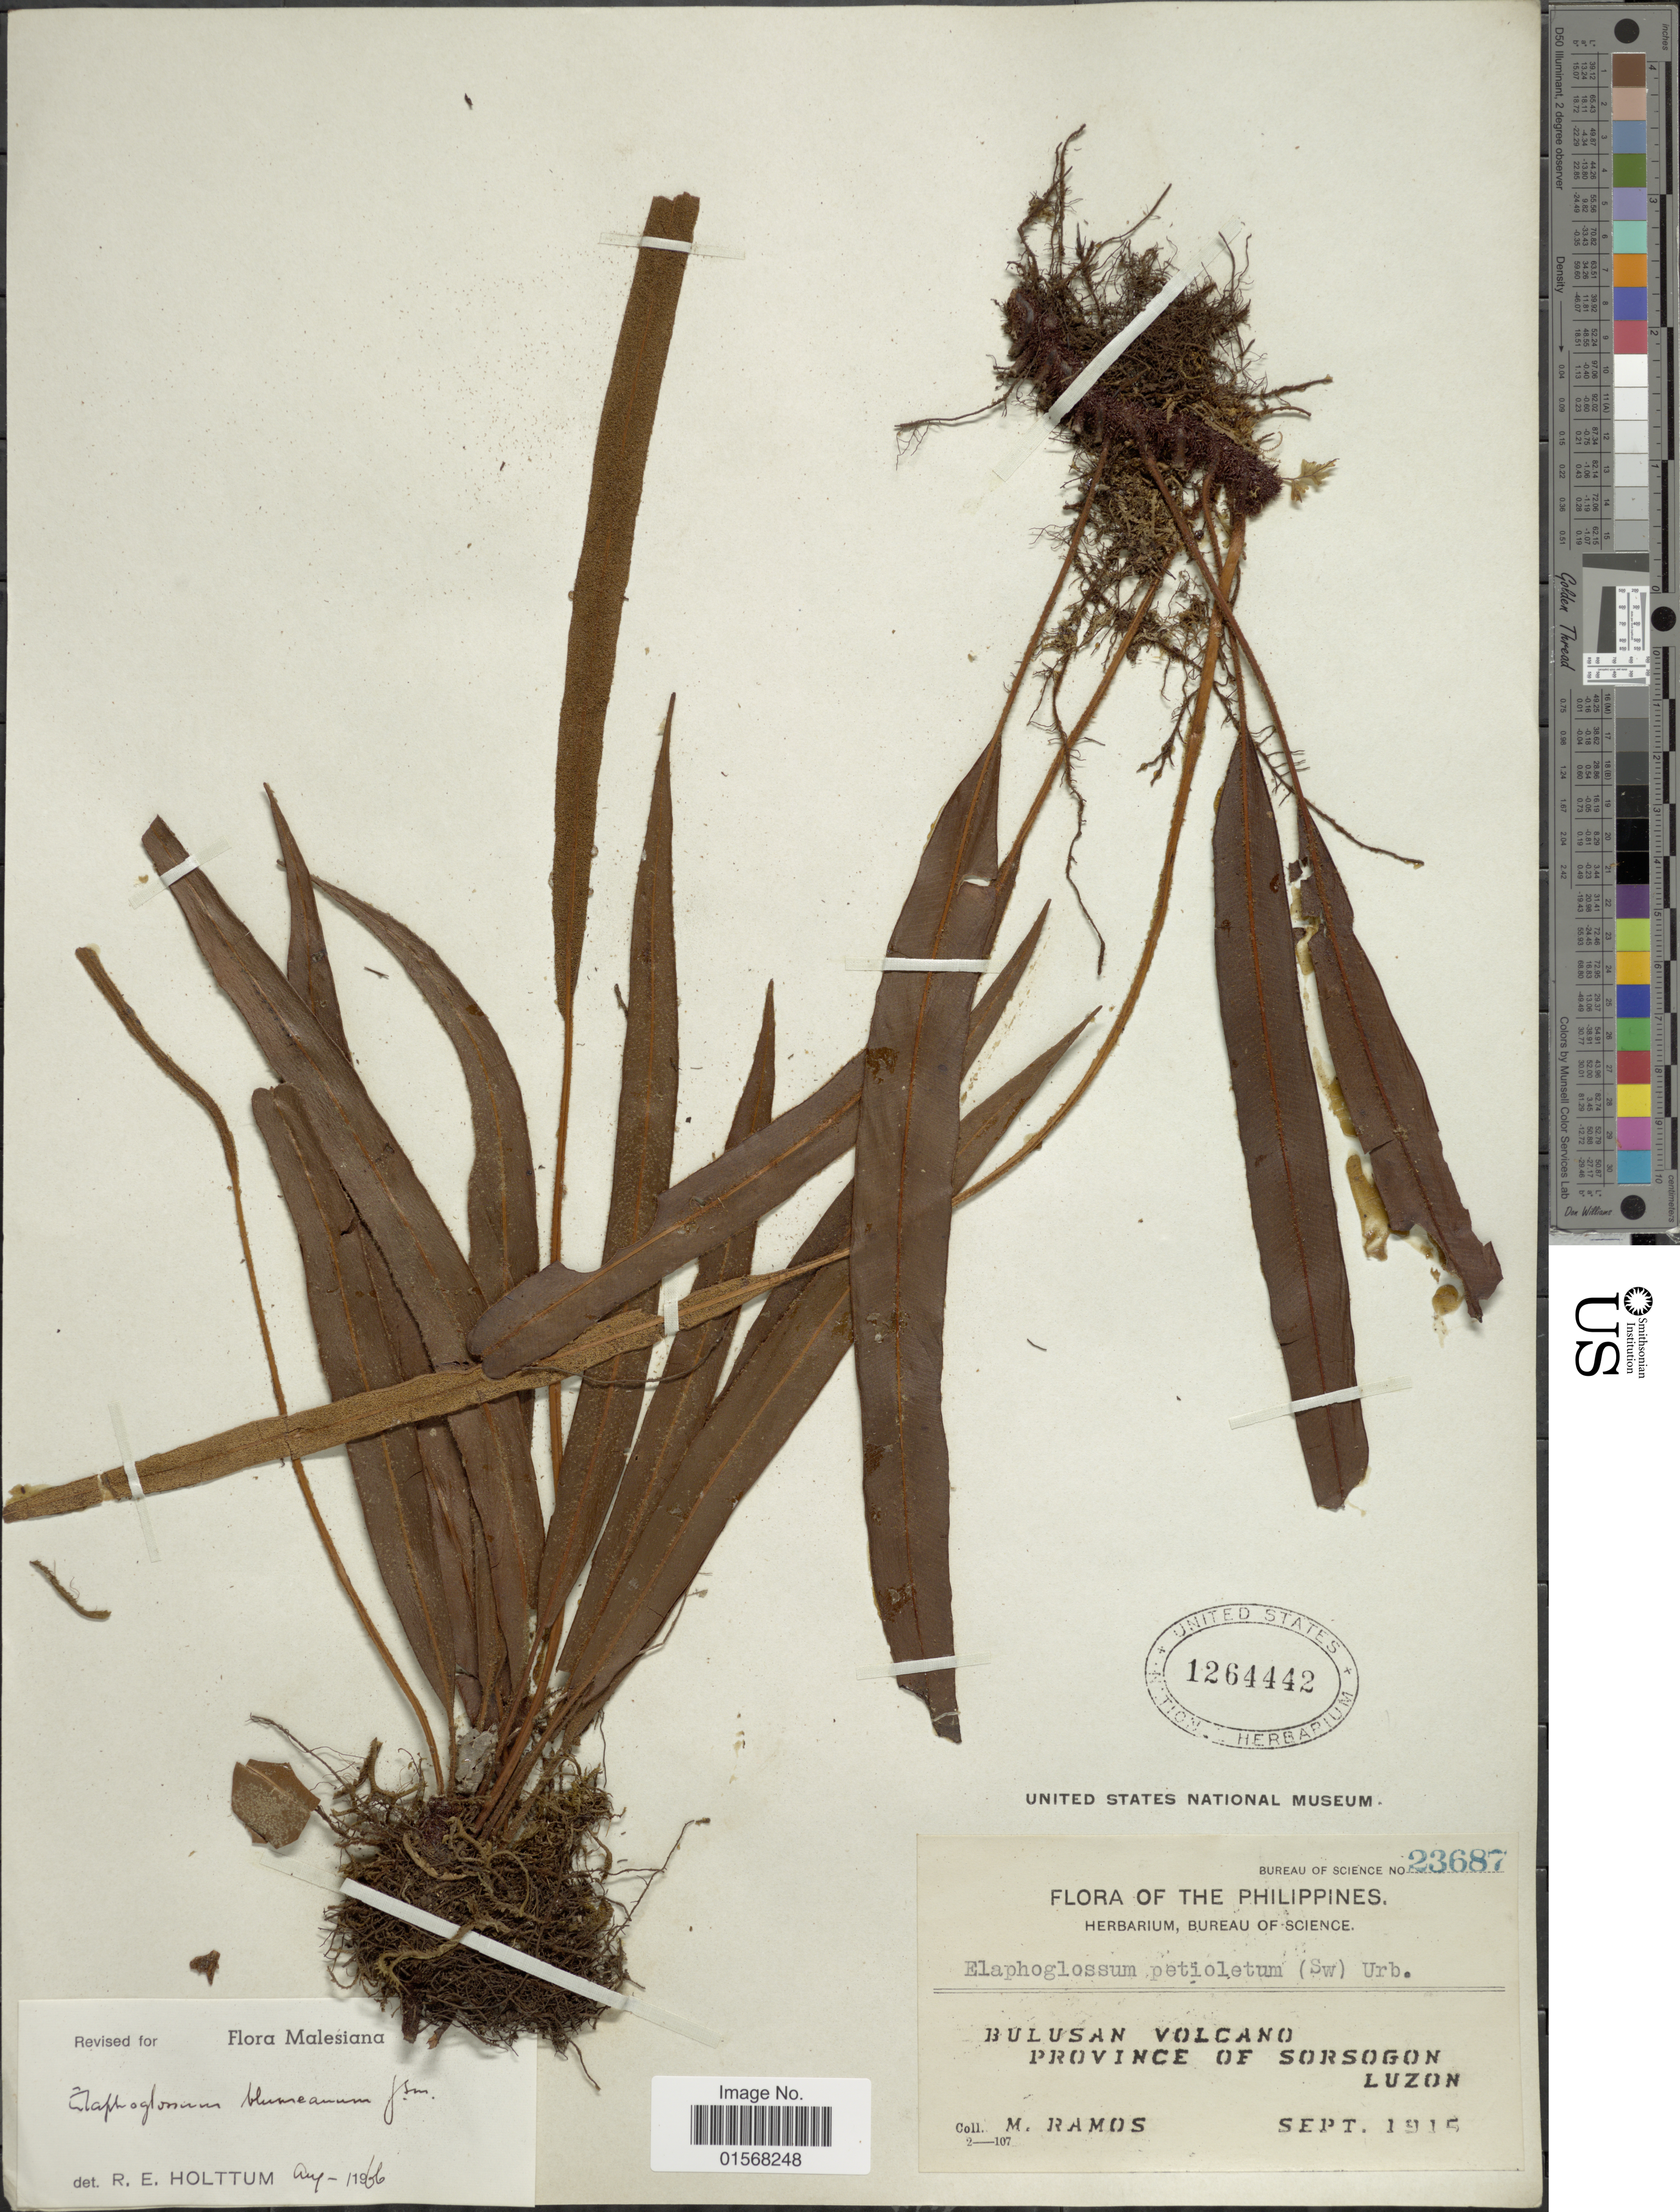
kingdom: Plantae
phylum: Tracheophyta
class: Polypodiopsida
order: Polypodiales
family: Dryopteridaceae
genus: Elaphoglossum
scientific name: Elaphoglossum blumeanum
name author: (Fée) J. Sm.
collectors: M. Ramos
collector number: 23687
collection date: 1915-09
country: Philippines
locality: Buluson Volcano, Province of Sorsogon, Luzon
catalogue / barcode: US 1264442